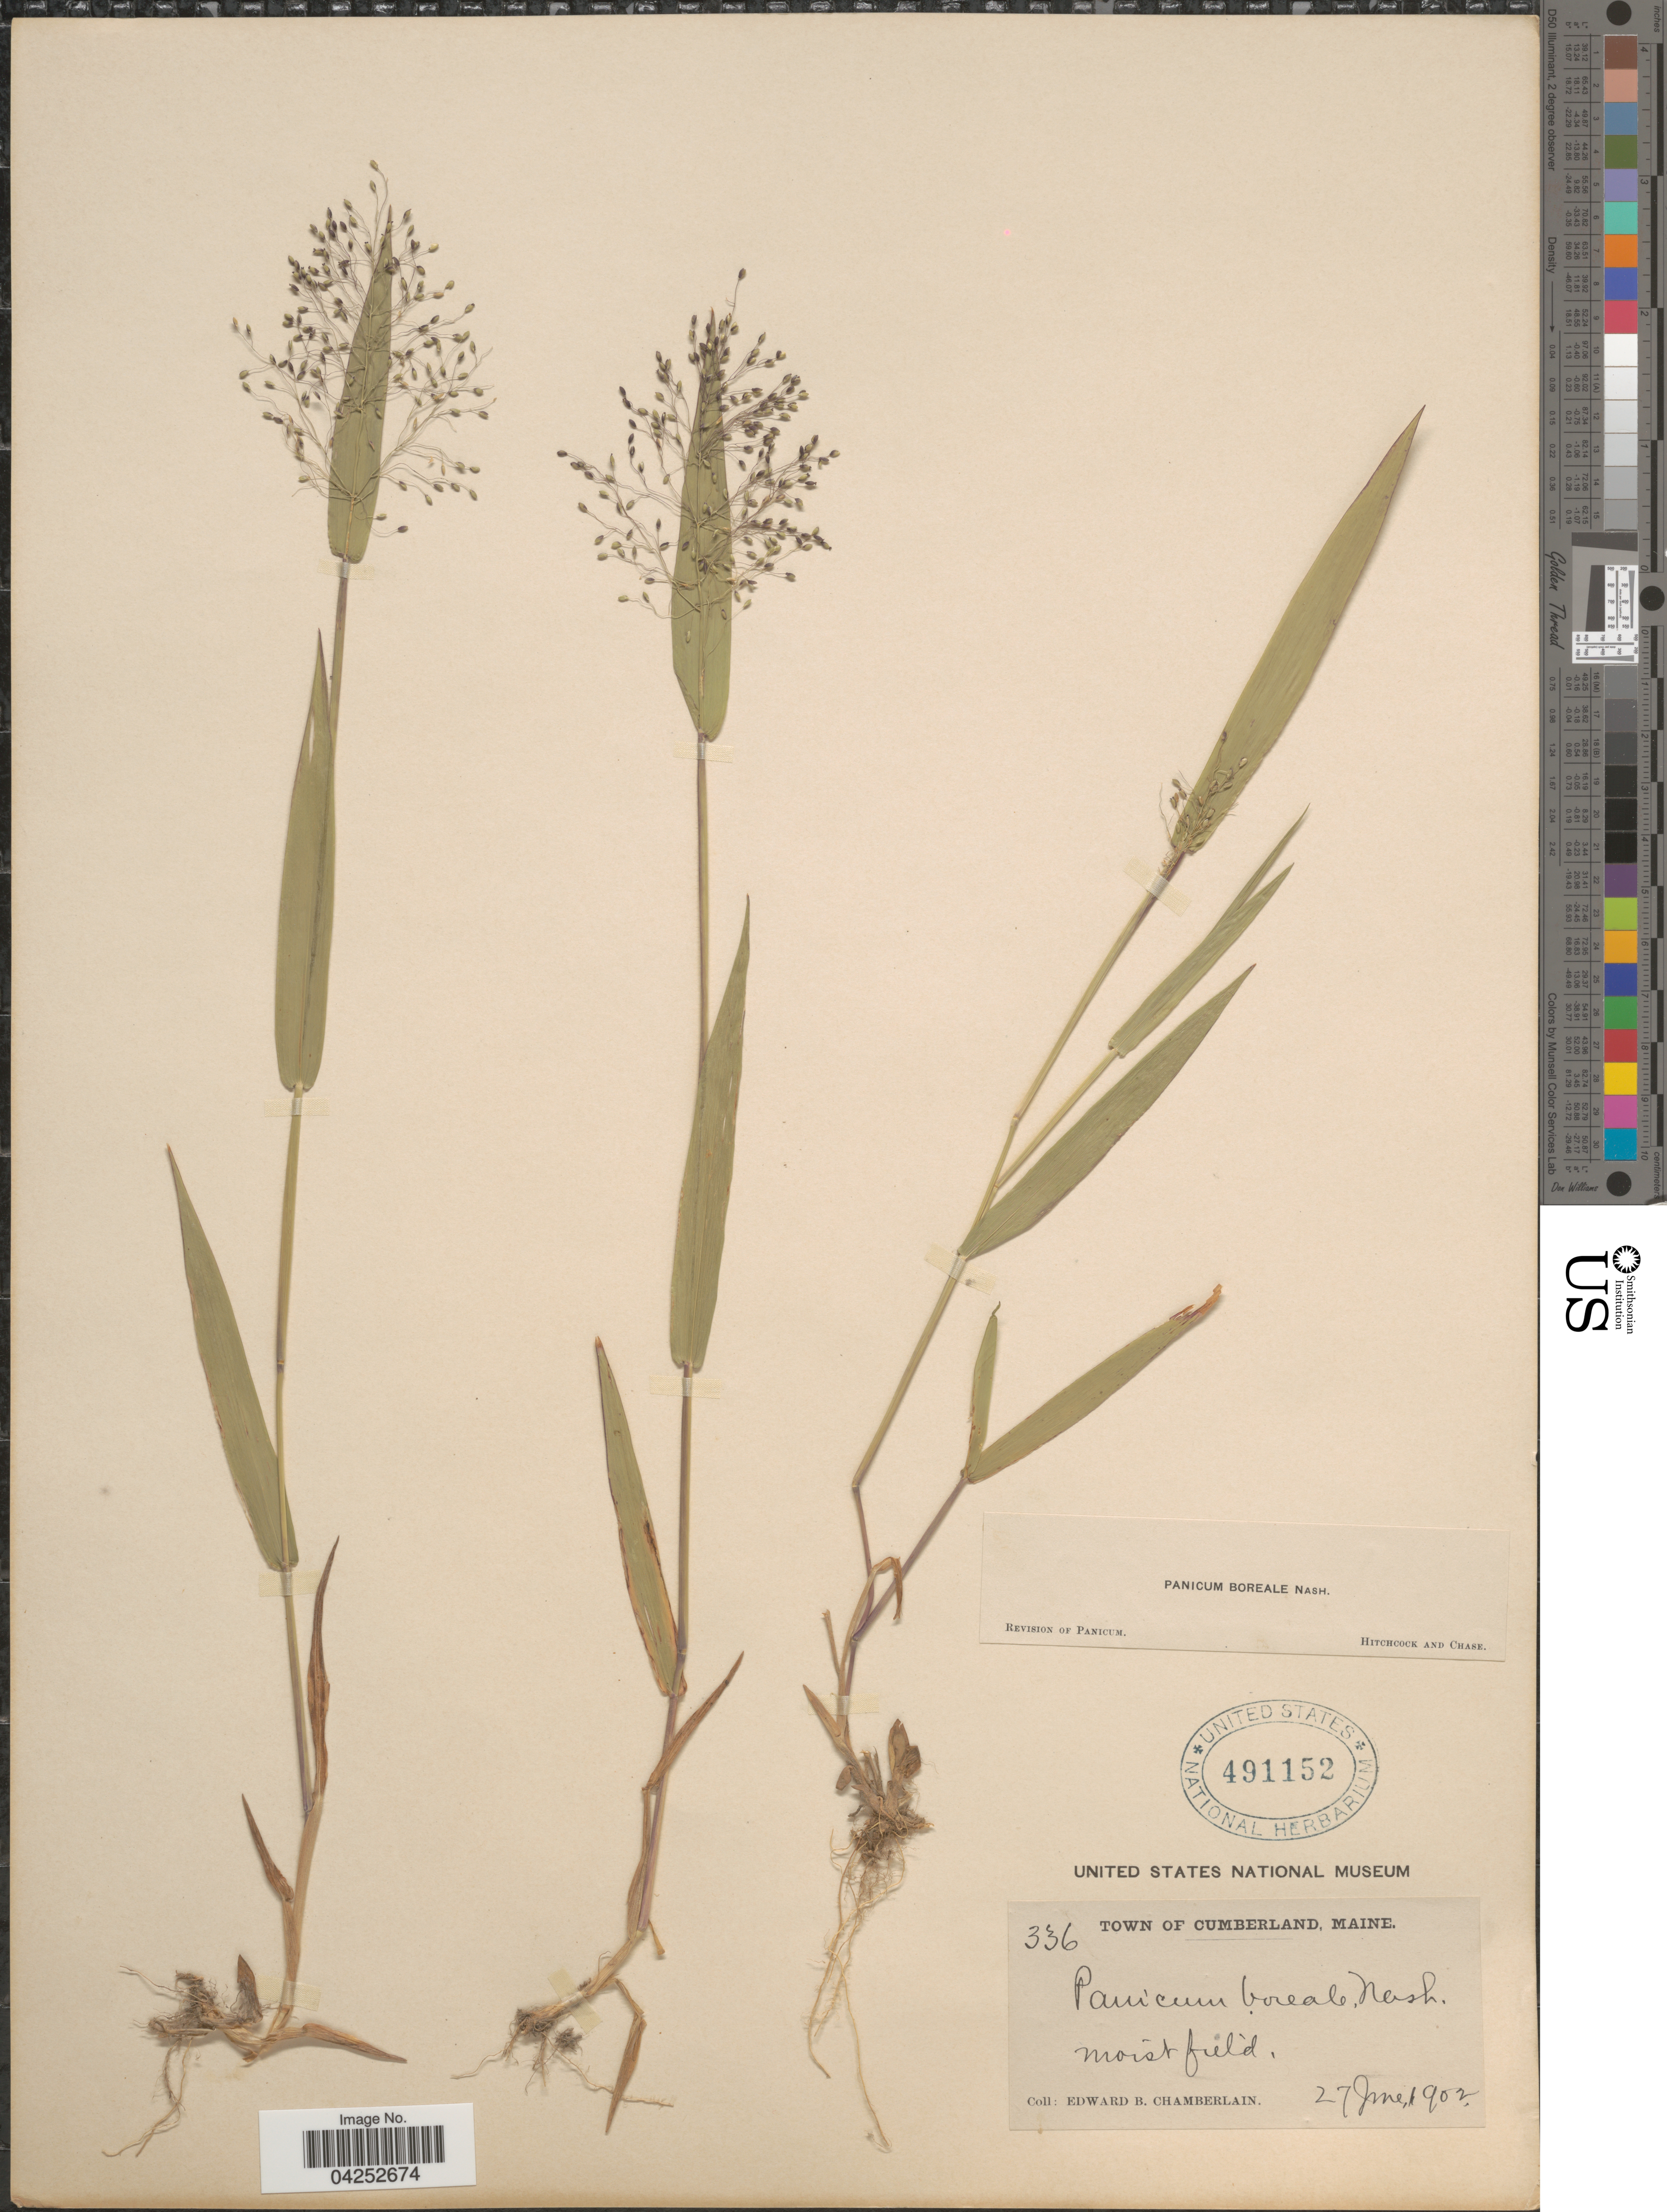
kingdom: Plantae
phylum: Tracheophyta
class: Liliopsida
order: Poales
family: Poaceae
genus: Dichanthelium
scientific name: Dichanthelium boreale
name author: (Nash) Freckmann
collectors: E. Chamberlain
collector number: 336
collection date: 1902-06-27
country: United States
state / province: Maine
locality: Town of Cumberland.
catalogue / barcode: US 491152